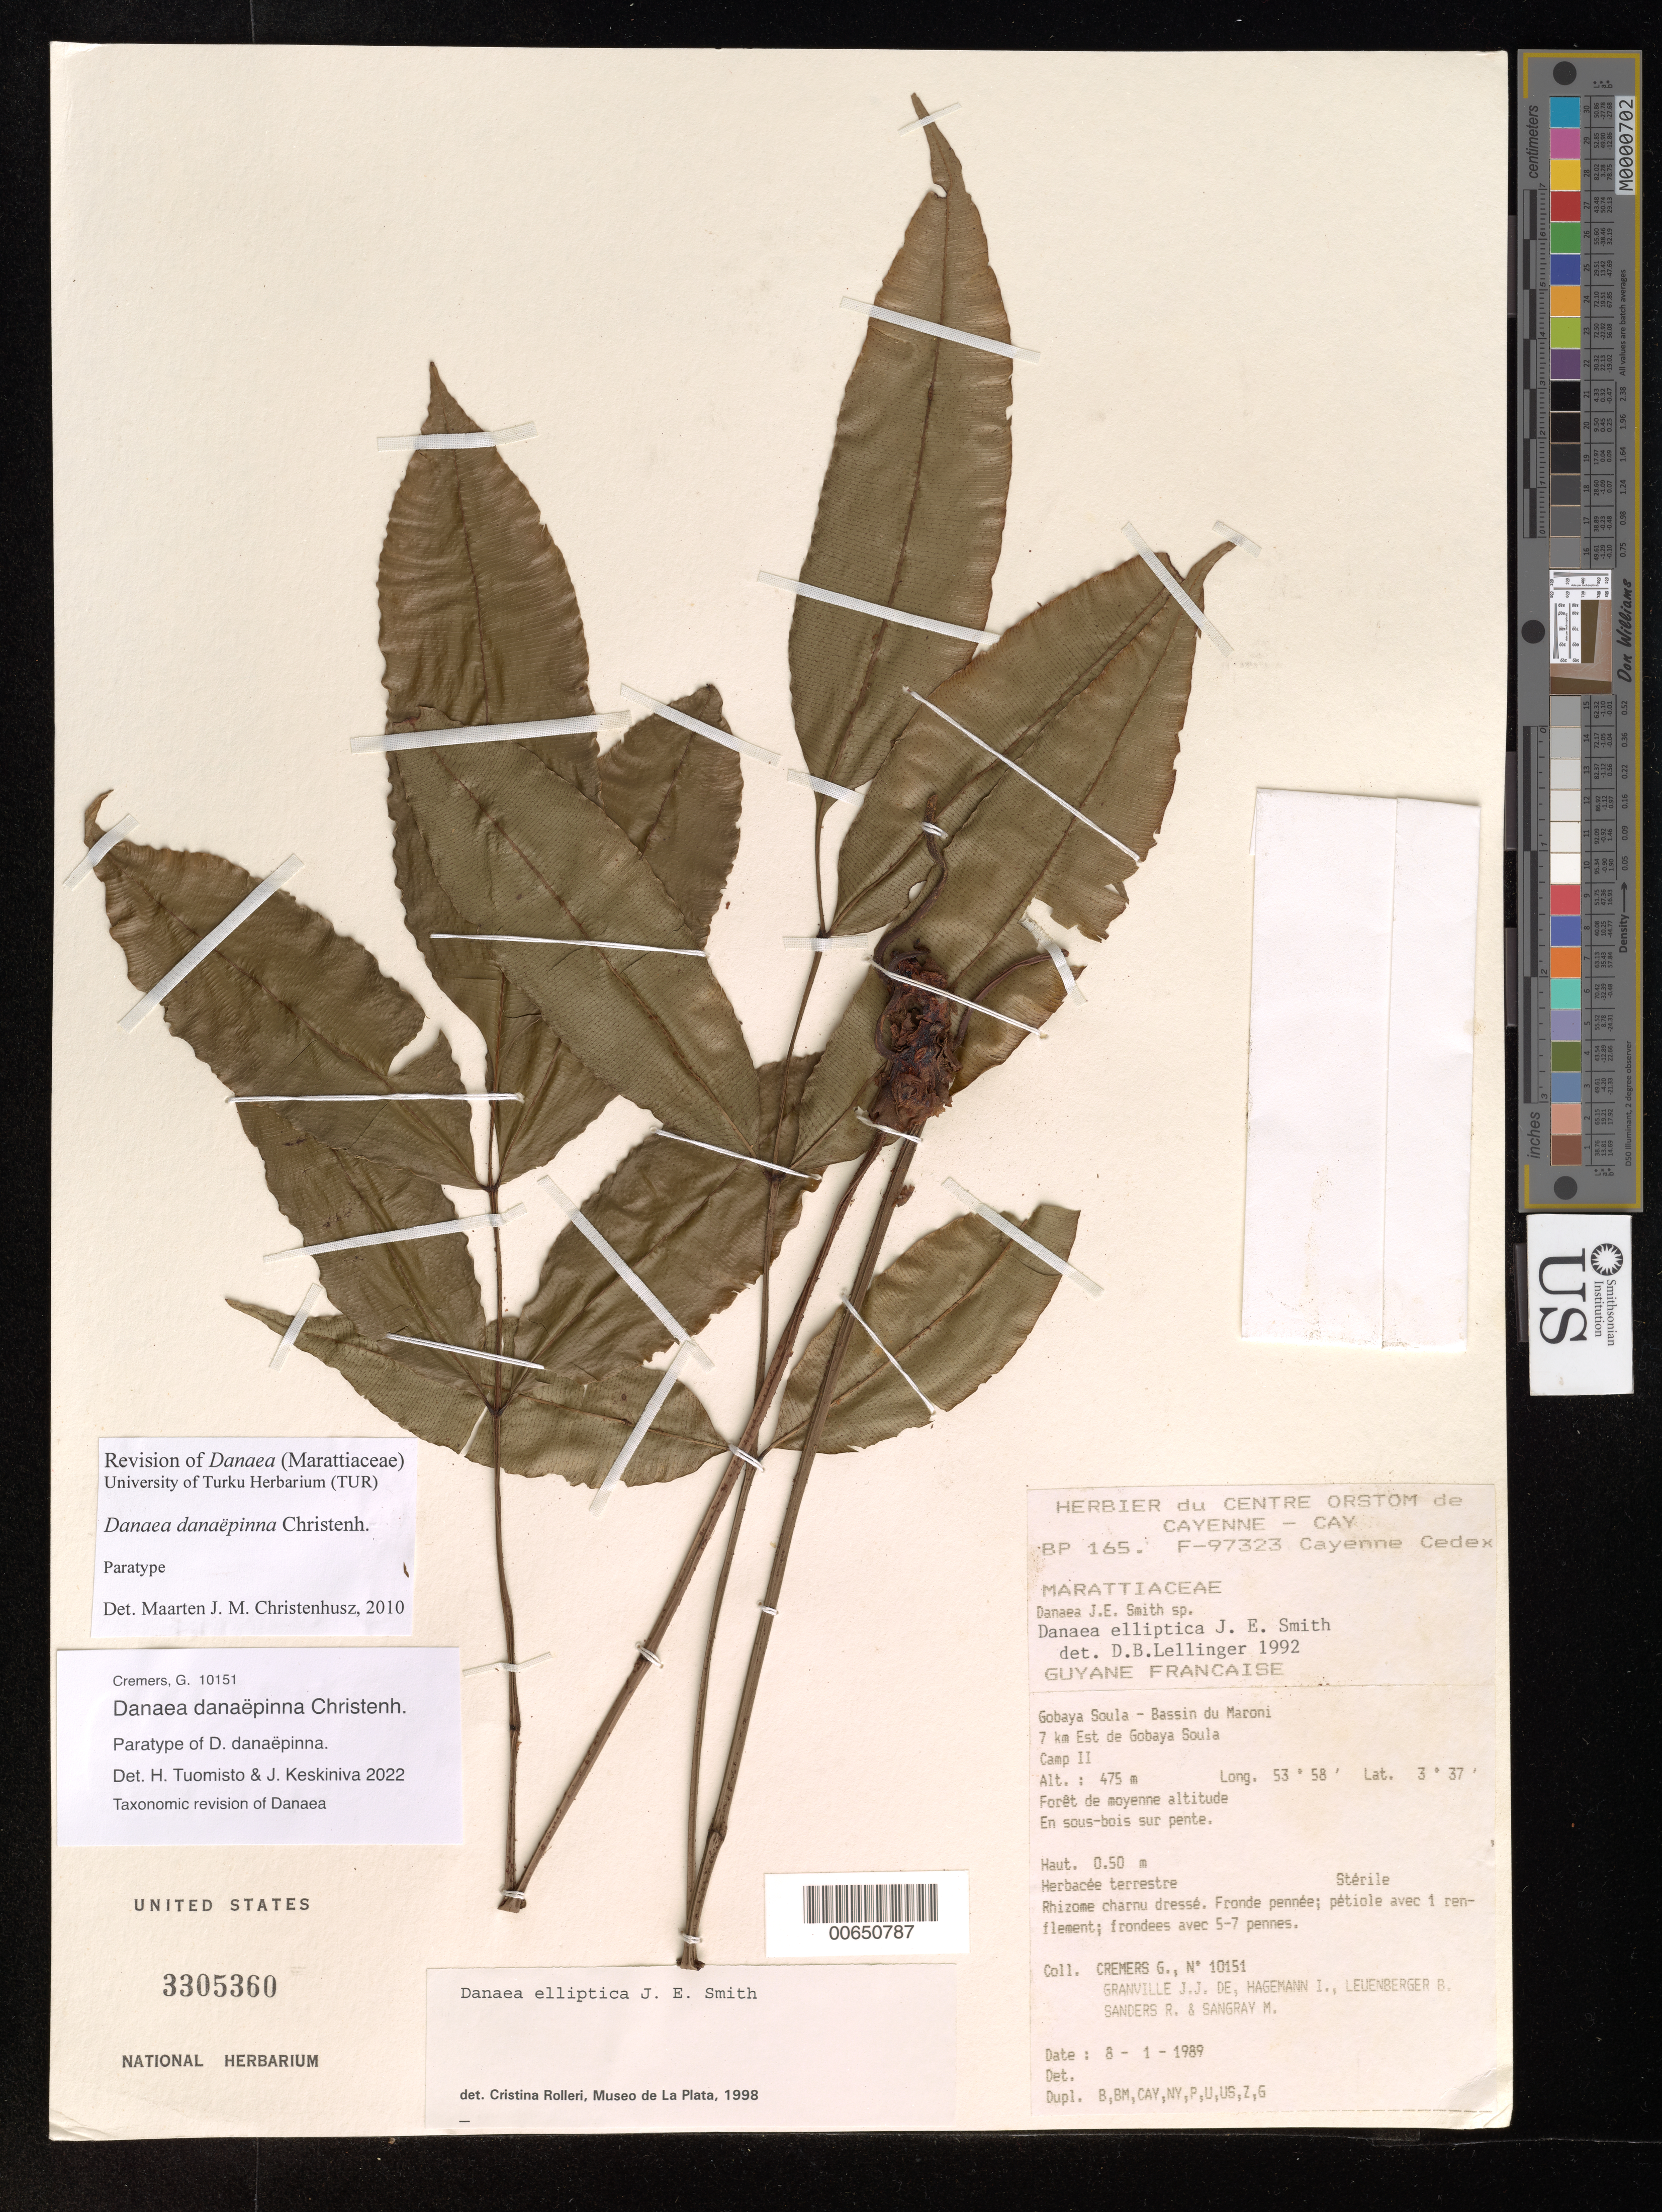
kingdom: Plantae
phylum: Tracheophyta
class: Polypodiopsida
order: Marattiales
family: Marattiaceae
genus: Danaea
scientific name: Danaea danaëpinna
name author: Christenh.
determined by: Tuomisto, H.; Keskiniva, Janina S.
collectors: G. Cremers et al.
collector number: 10151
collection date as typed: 8-Jan-89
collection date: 1989-01-08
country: French Guiana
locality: Gobaya Soula, Bassin du Maroni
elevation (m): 475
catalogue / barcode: US 3305360